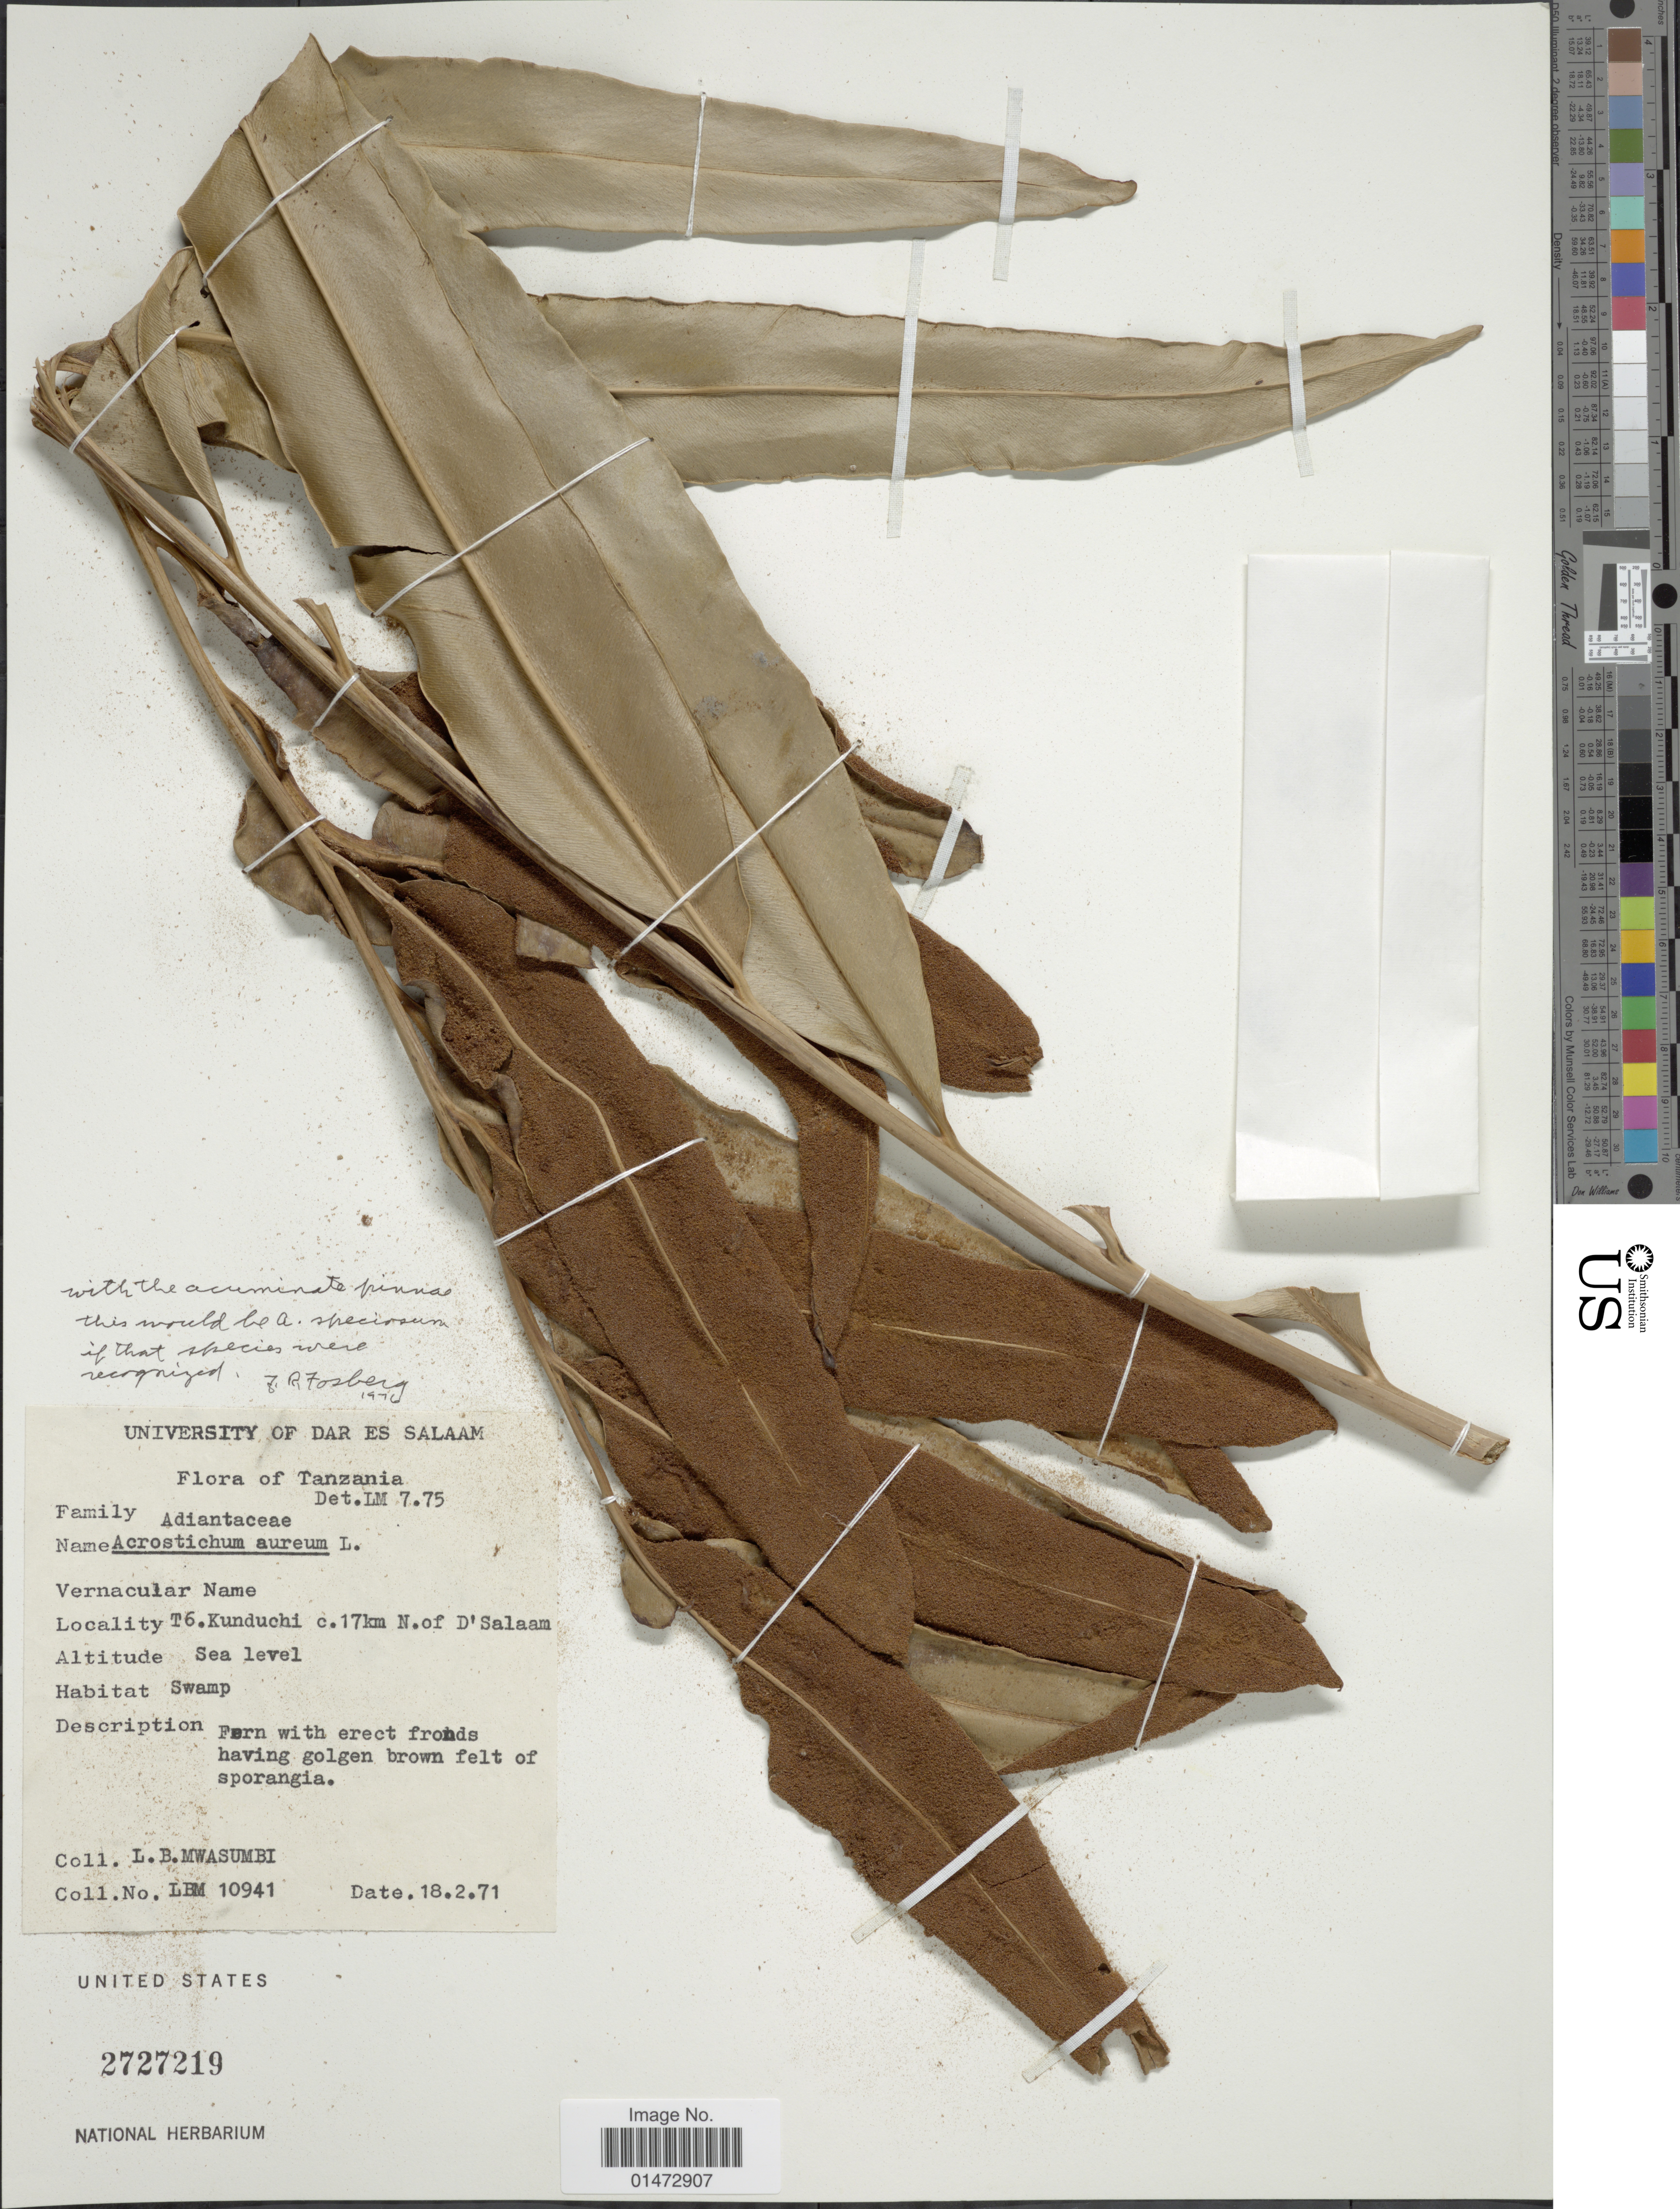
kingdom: Plantae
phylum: Tracheophyta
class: Polypodiopsida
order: Polypodiales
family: Pteridaceae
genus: Acrostichum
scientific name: Acrostichum aureum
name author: L.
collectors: L. Mwasumbi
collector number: LBM 10941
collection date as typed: Transcribed d/m/y: 18/2/71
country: Tanzania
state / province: Dar es Salaam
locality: T6. Kunduchi c. 17km N. of D'Salaam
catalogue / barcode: US 2727219